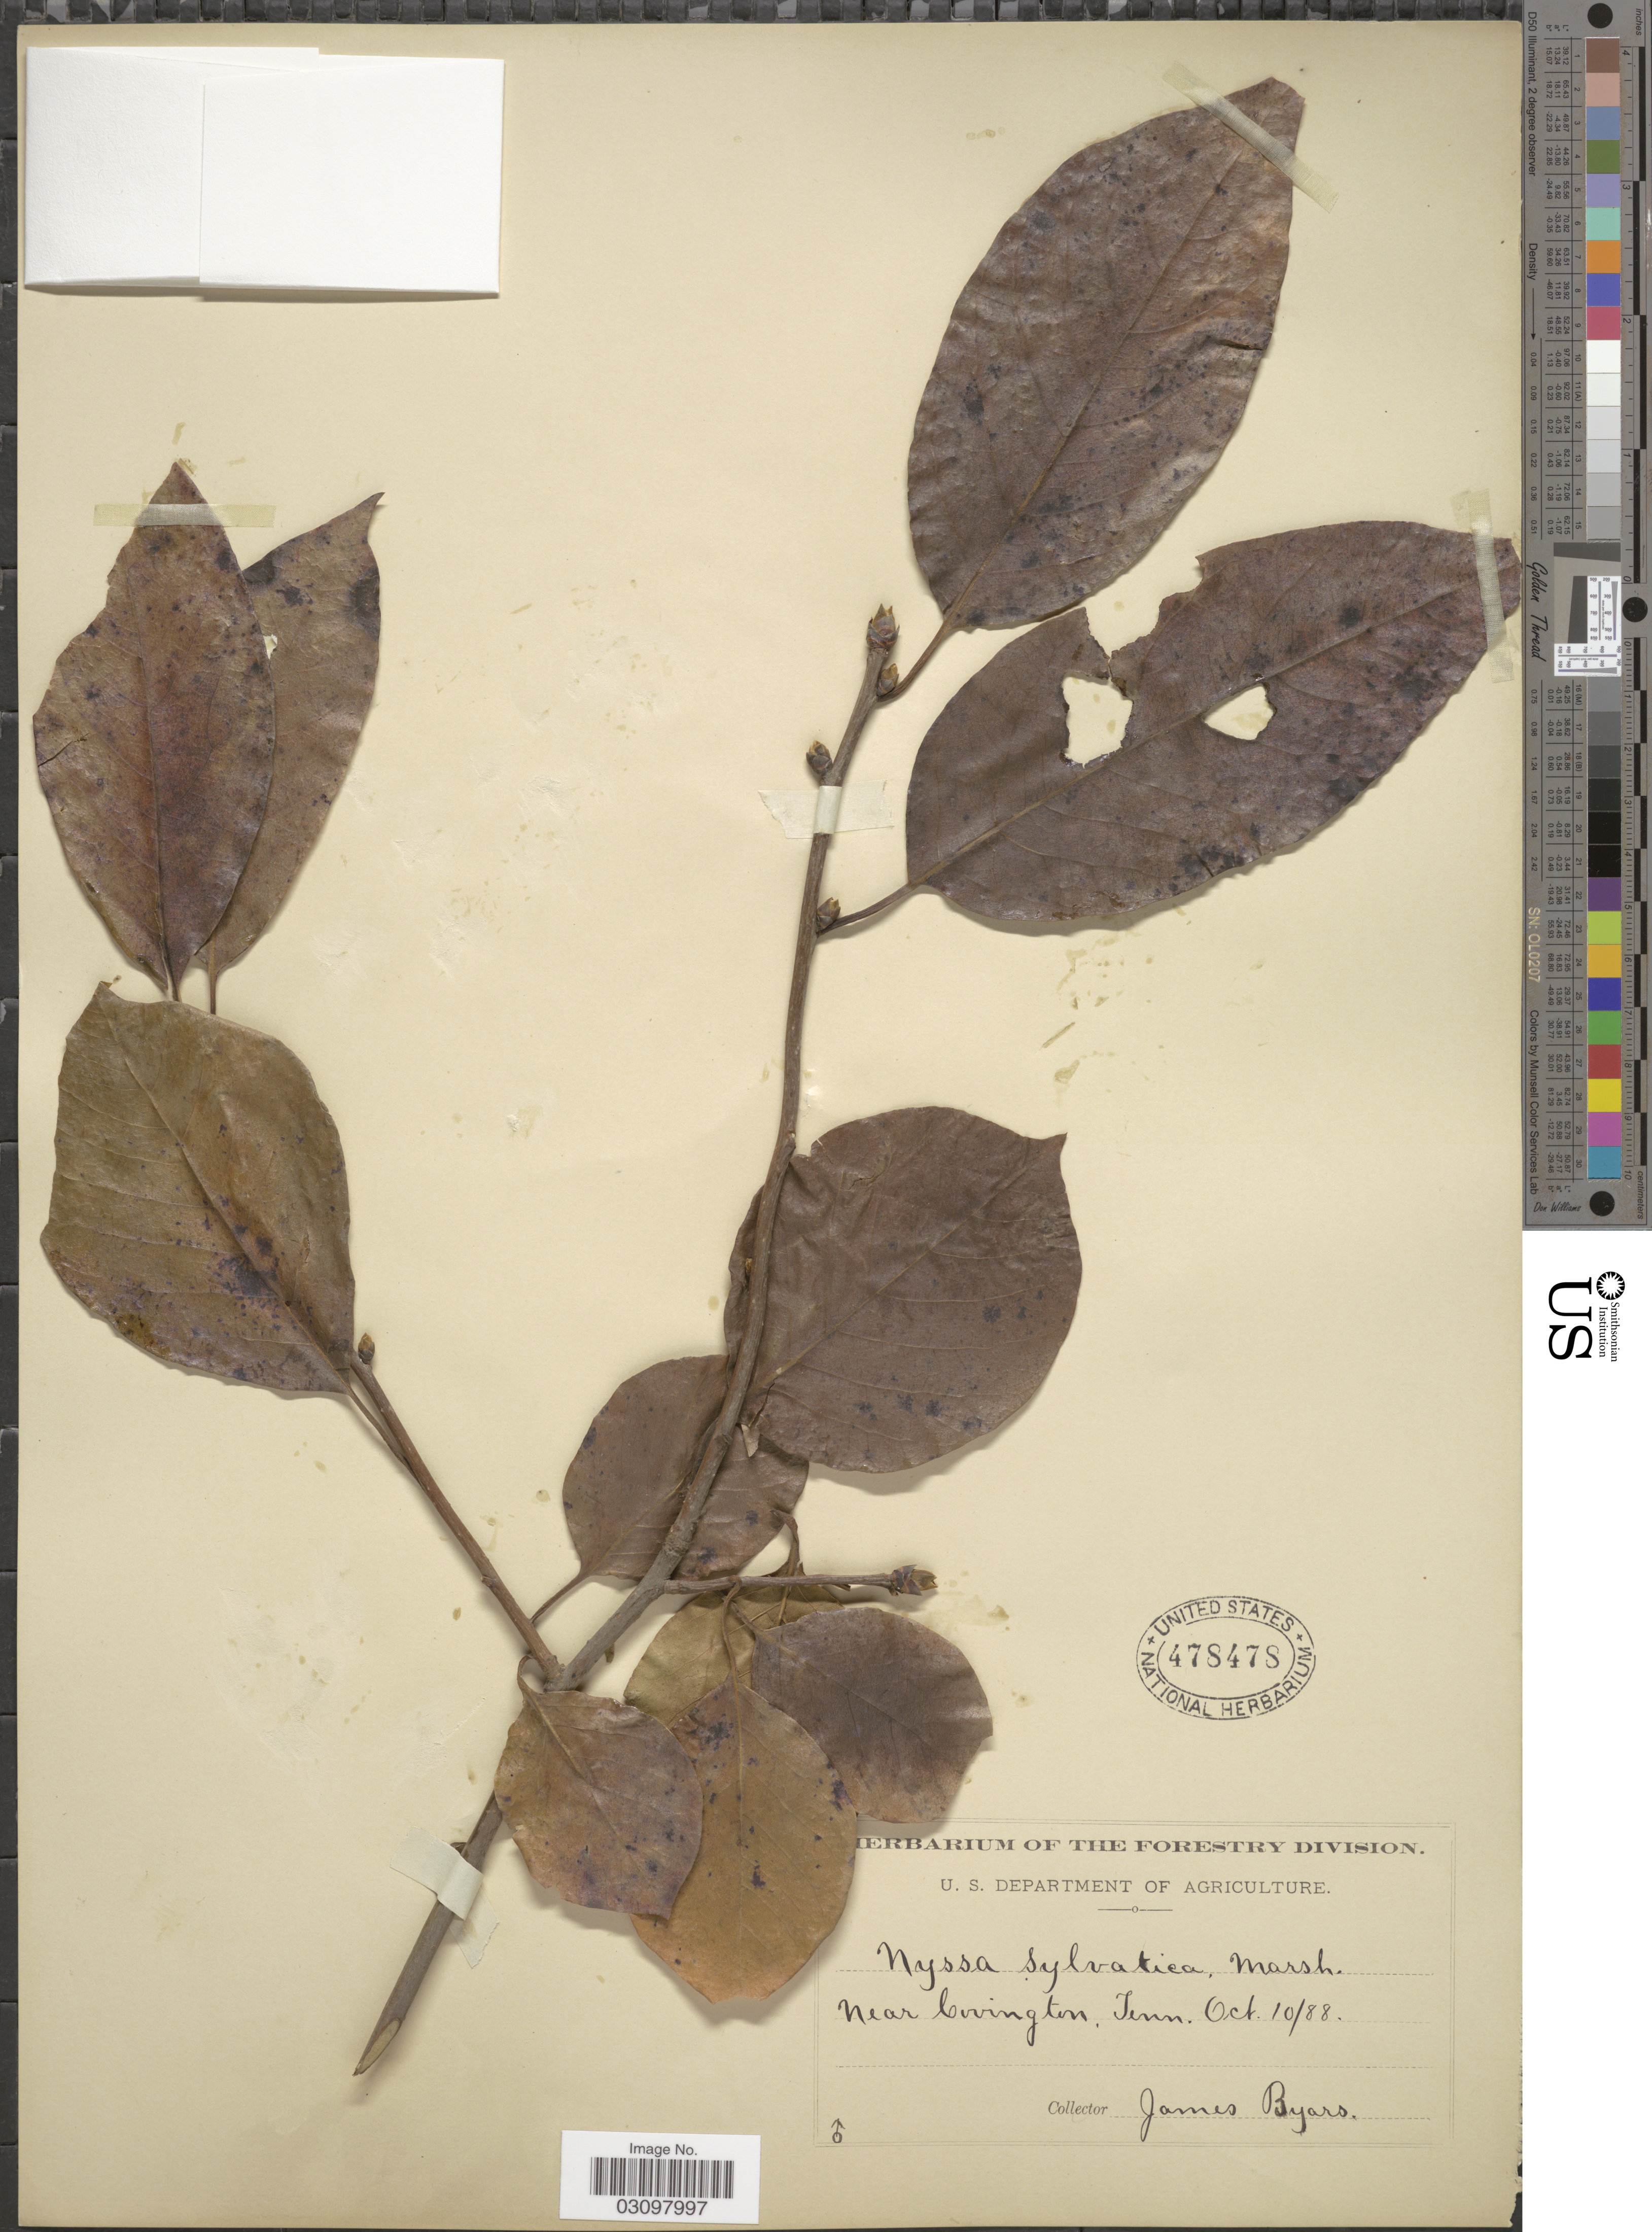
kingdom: Plantae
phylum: Tracheophyta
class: Magnoliopsida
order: Cornales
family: Nyssaceae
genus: Nyssa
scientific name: Nyssa sylvatica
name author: Marshall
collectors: J. Byars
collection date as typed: Transcribed d/m/y: 10/10/88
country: United States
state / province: Tennessee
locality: Near Covington.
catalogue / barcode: US 478478